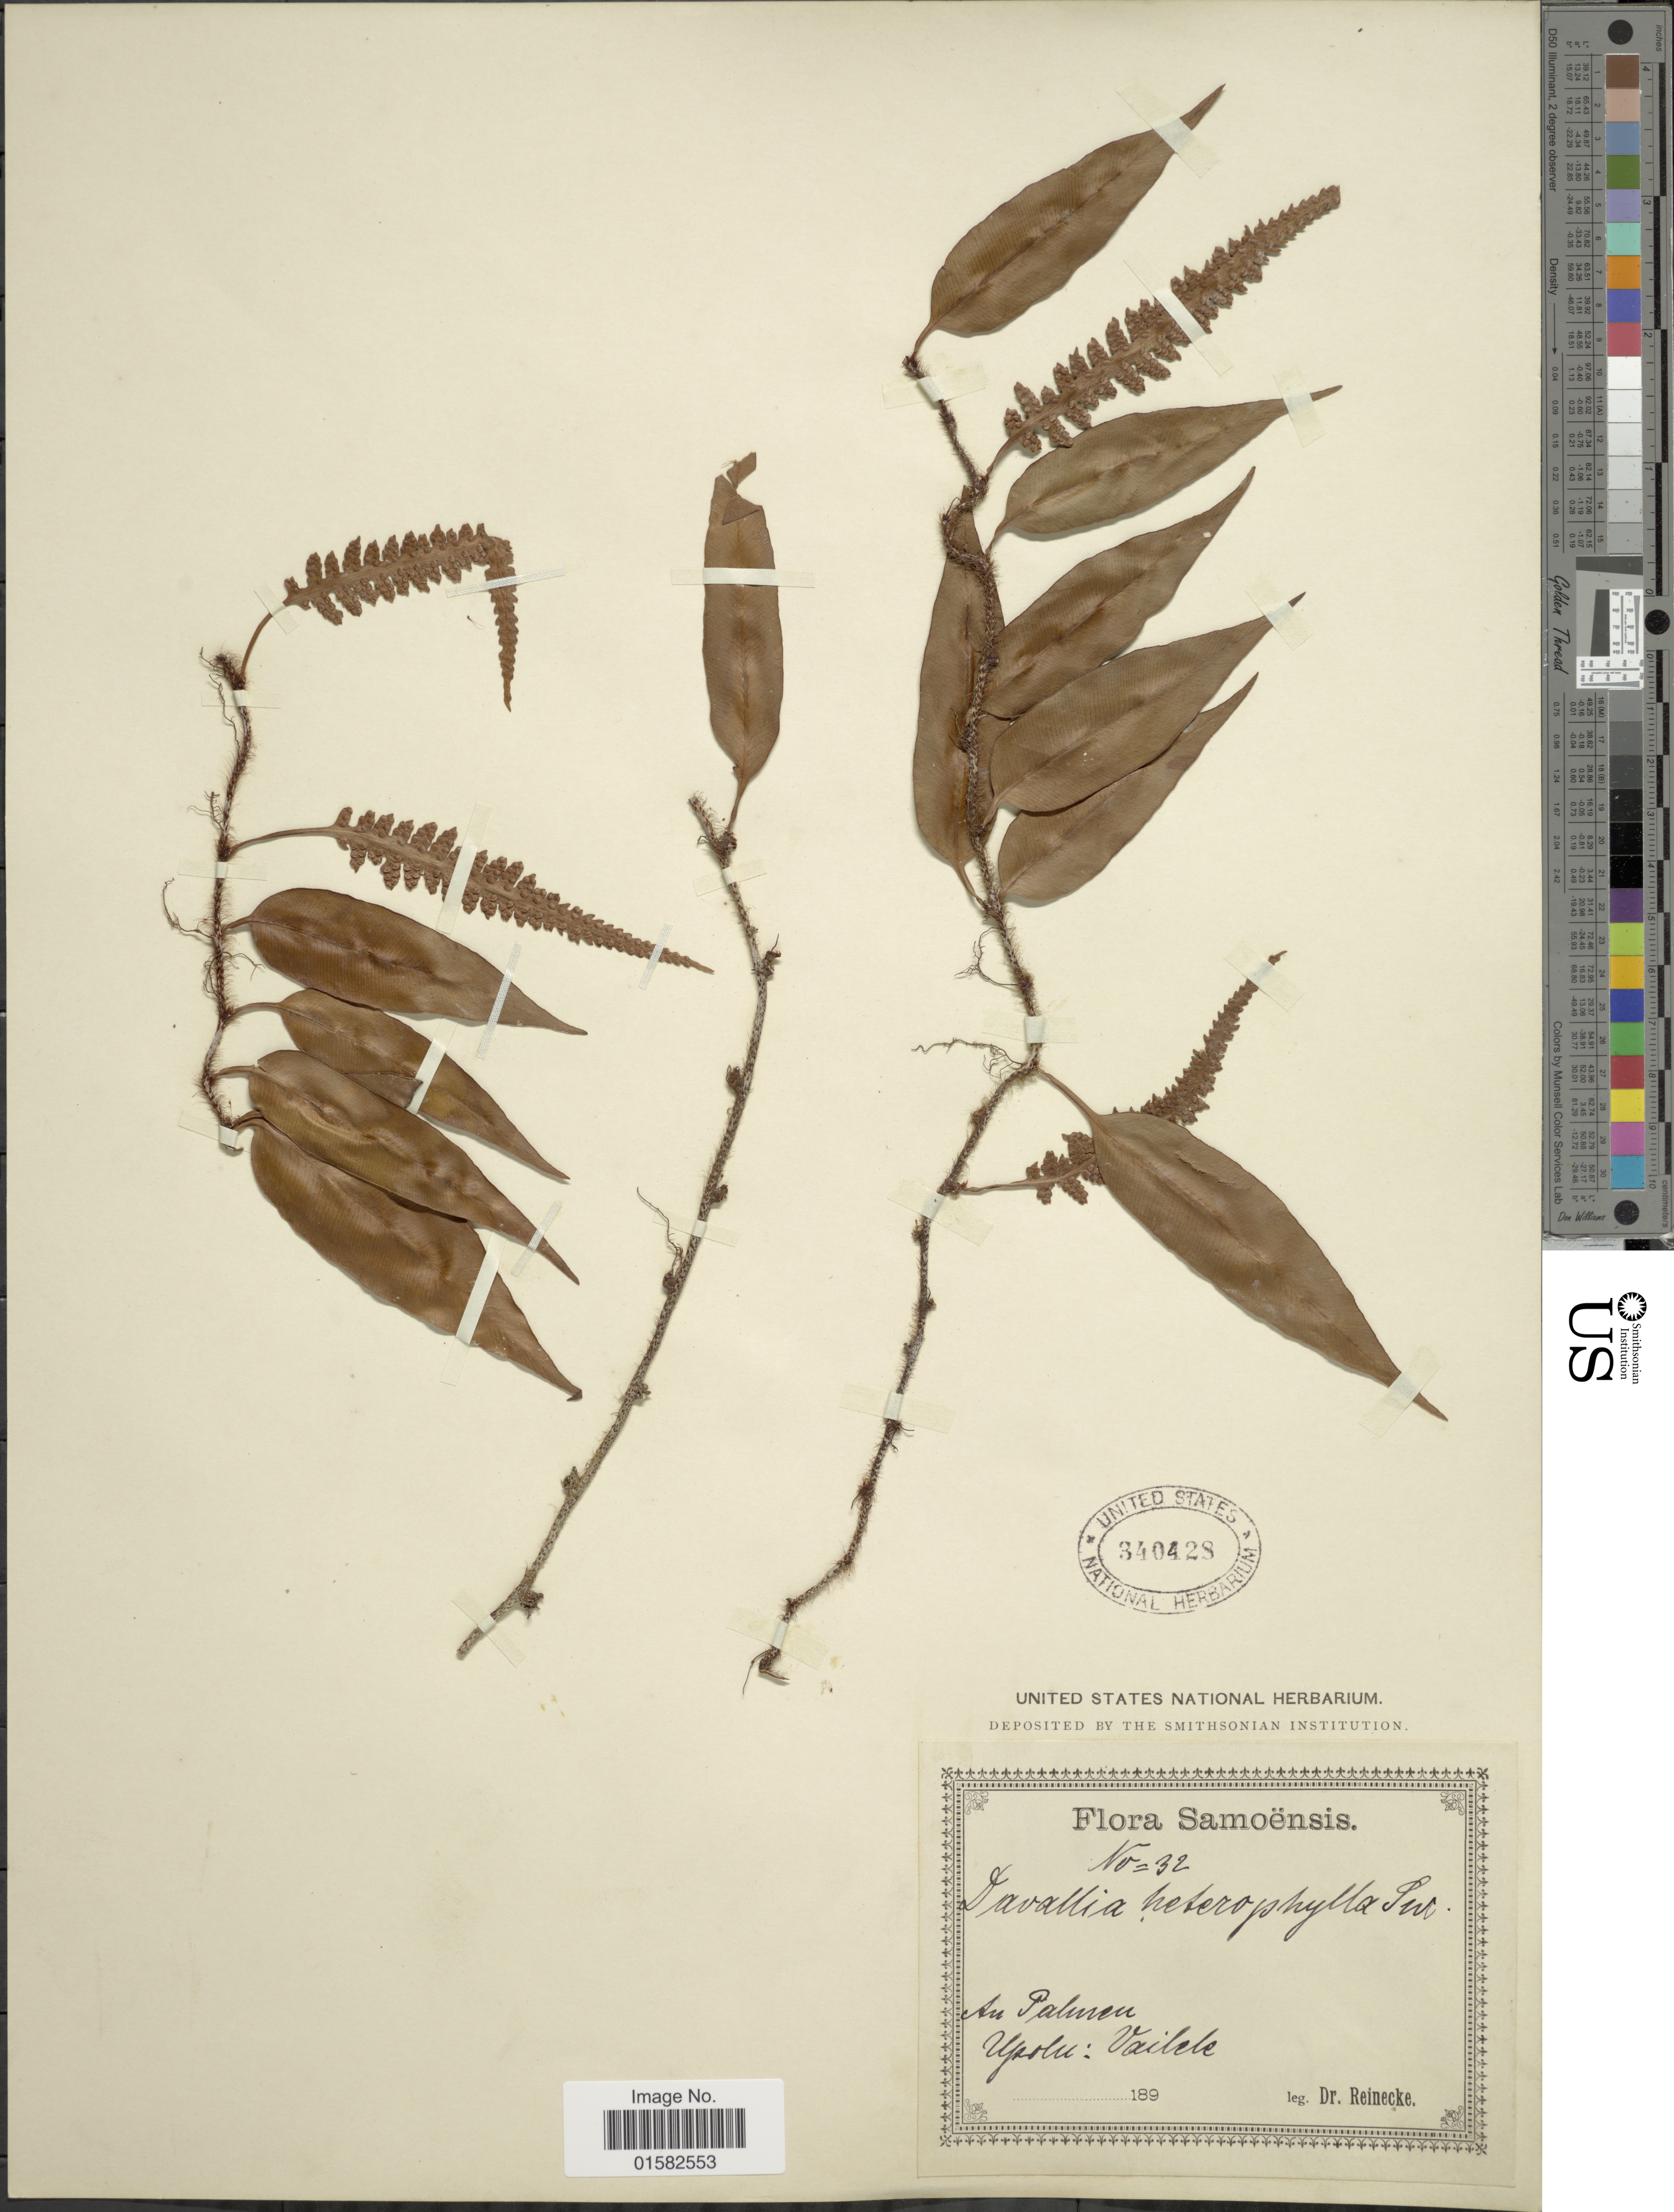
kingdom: Plantae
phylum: Tracheophyta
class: Polypodiopsida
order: Polypodiales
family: Davalliaceae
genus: Humata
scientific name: Humata heterophylla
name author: (Sm.) Desv.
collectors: -- Reinecke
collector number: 32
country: Samoa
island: Upolu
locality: Samoensis, An Palem, Upolu, Vailele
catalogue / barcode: US 340428